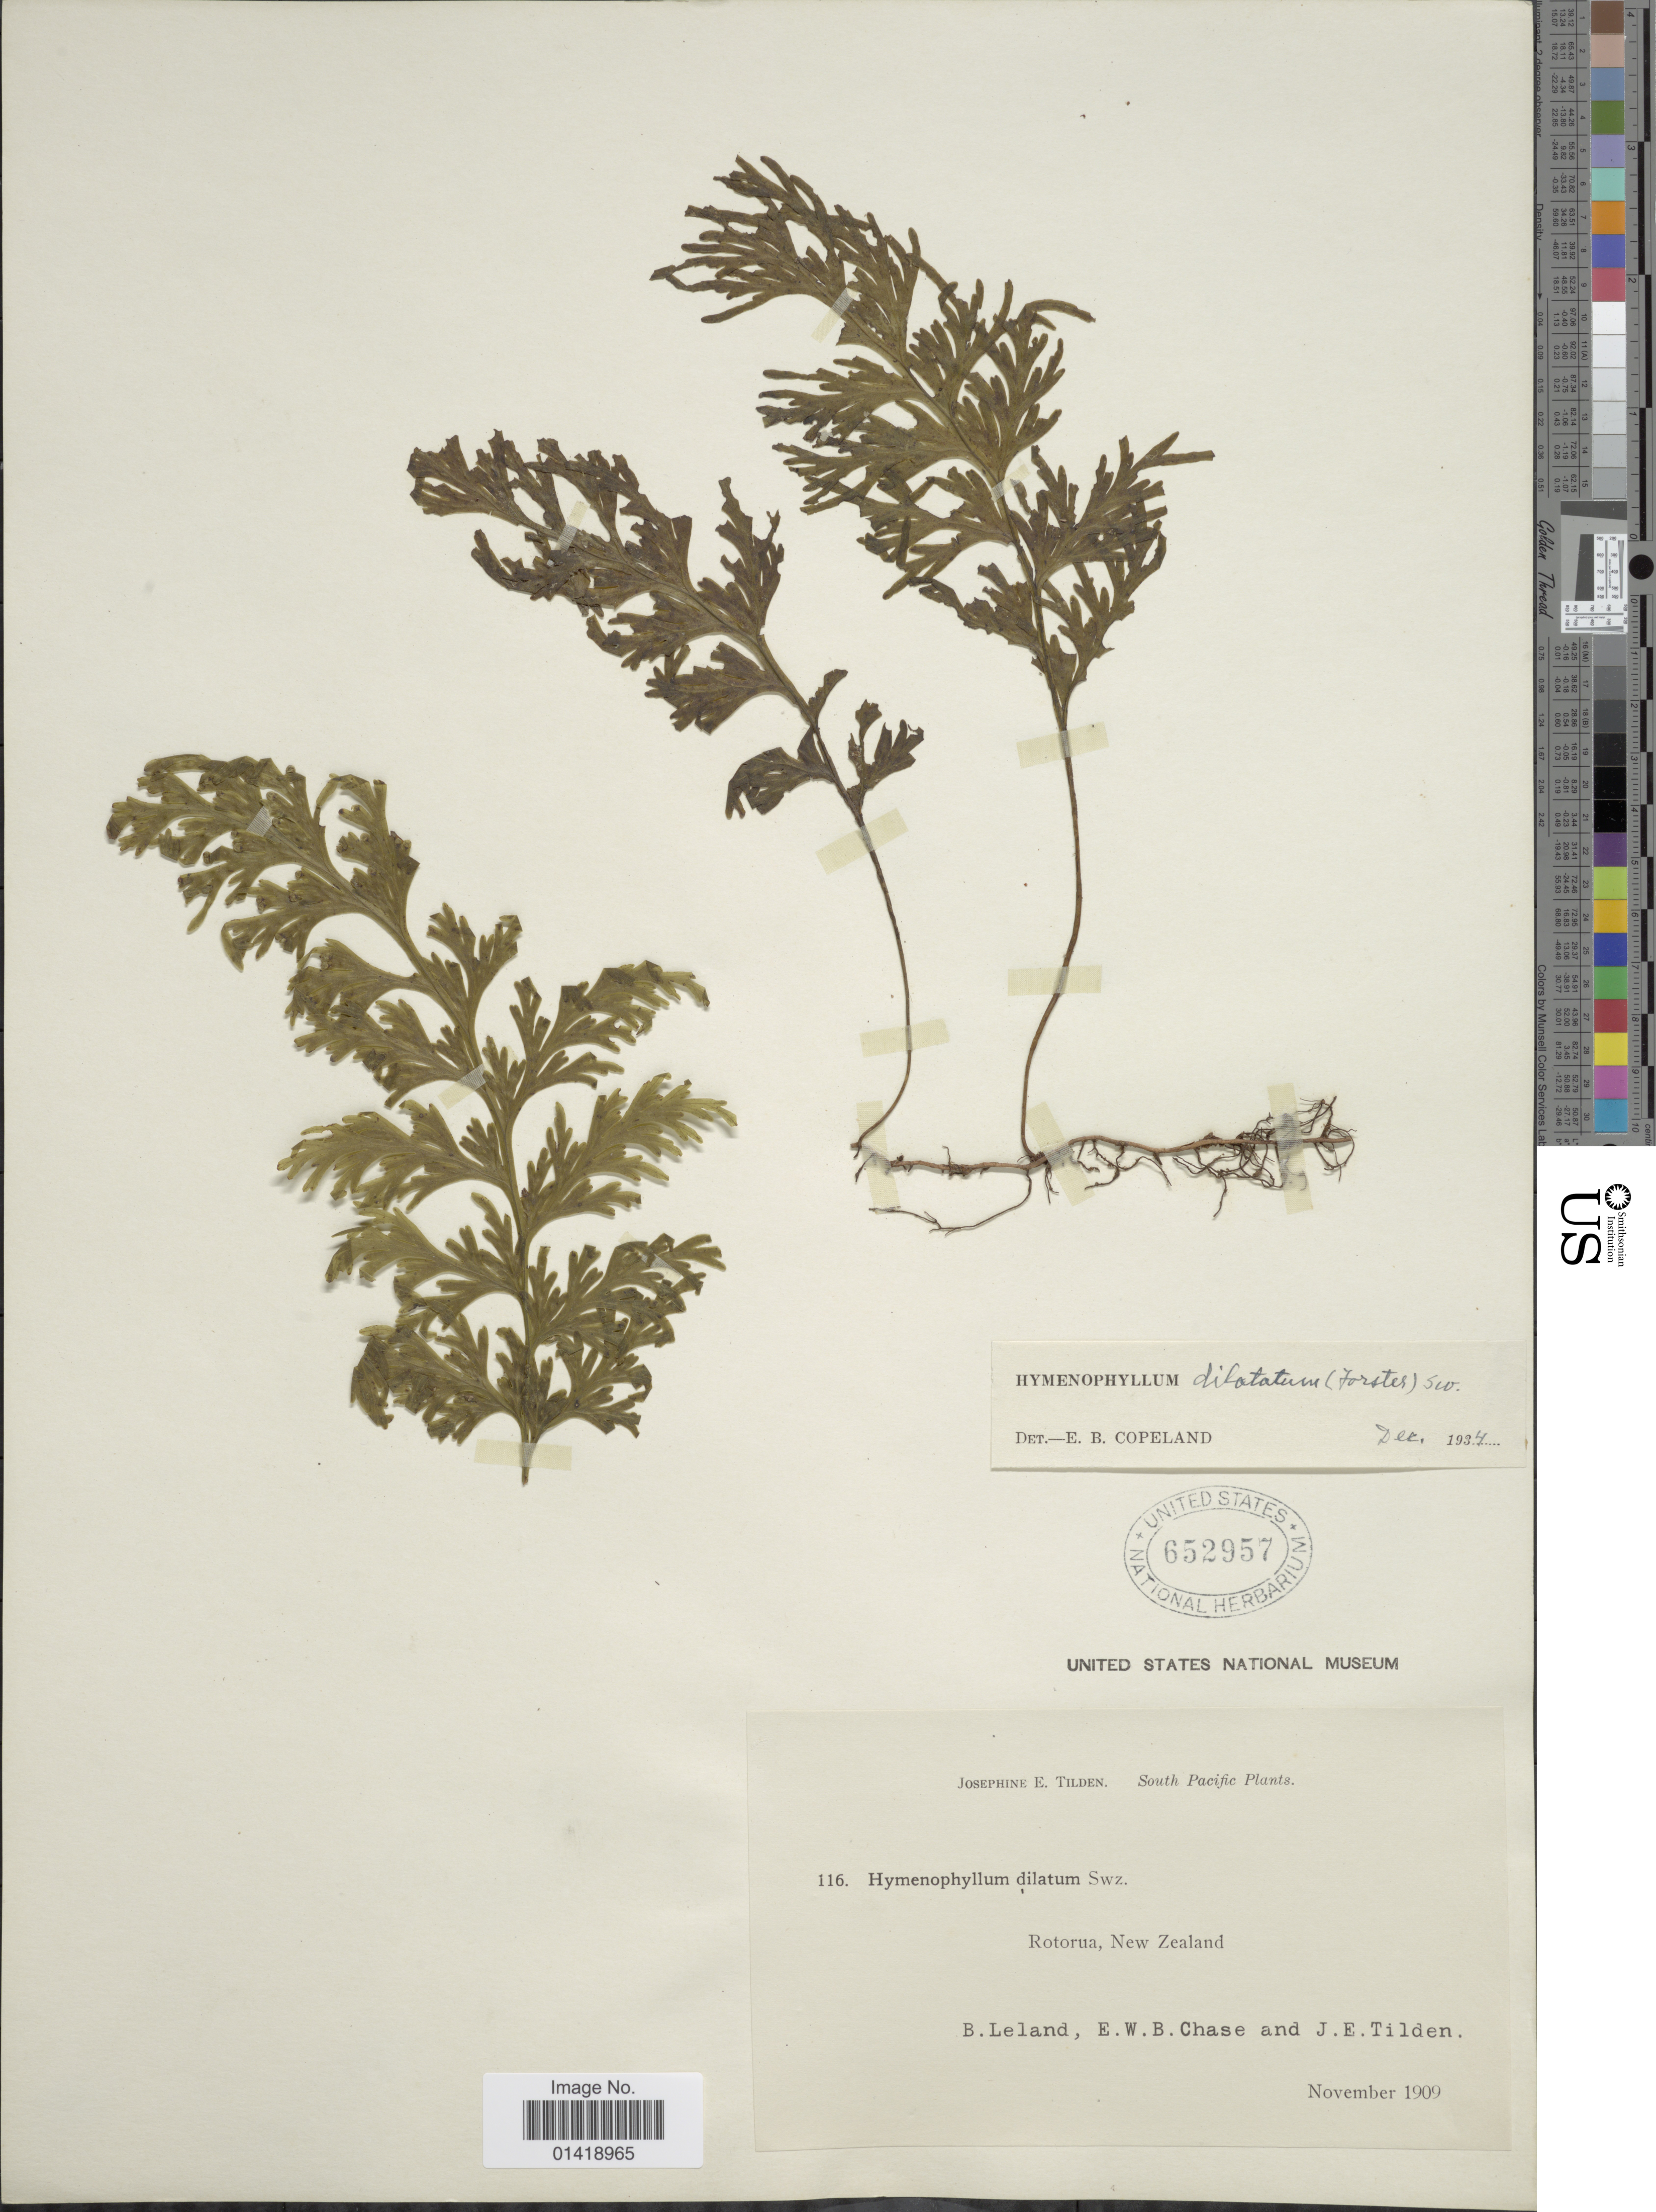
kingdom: Plantae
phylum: Tracheophyta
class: Polypodiopsida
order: Hymenophyllales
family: Hymenophyllaceae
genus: Hymenophyllum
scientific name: Hymenophyllum dilatatum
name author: Sw.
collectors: B. Leland, E. W. Chase & J. E. Tilden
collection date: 1909-11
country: New Zealand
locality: South Pacific Rotorua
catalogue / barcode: US 652957